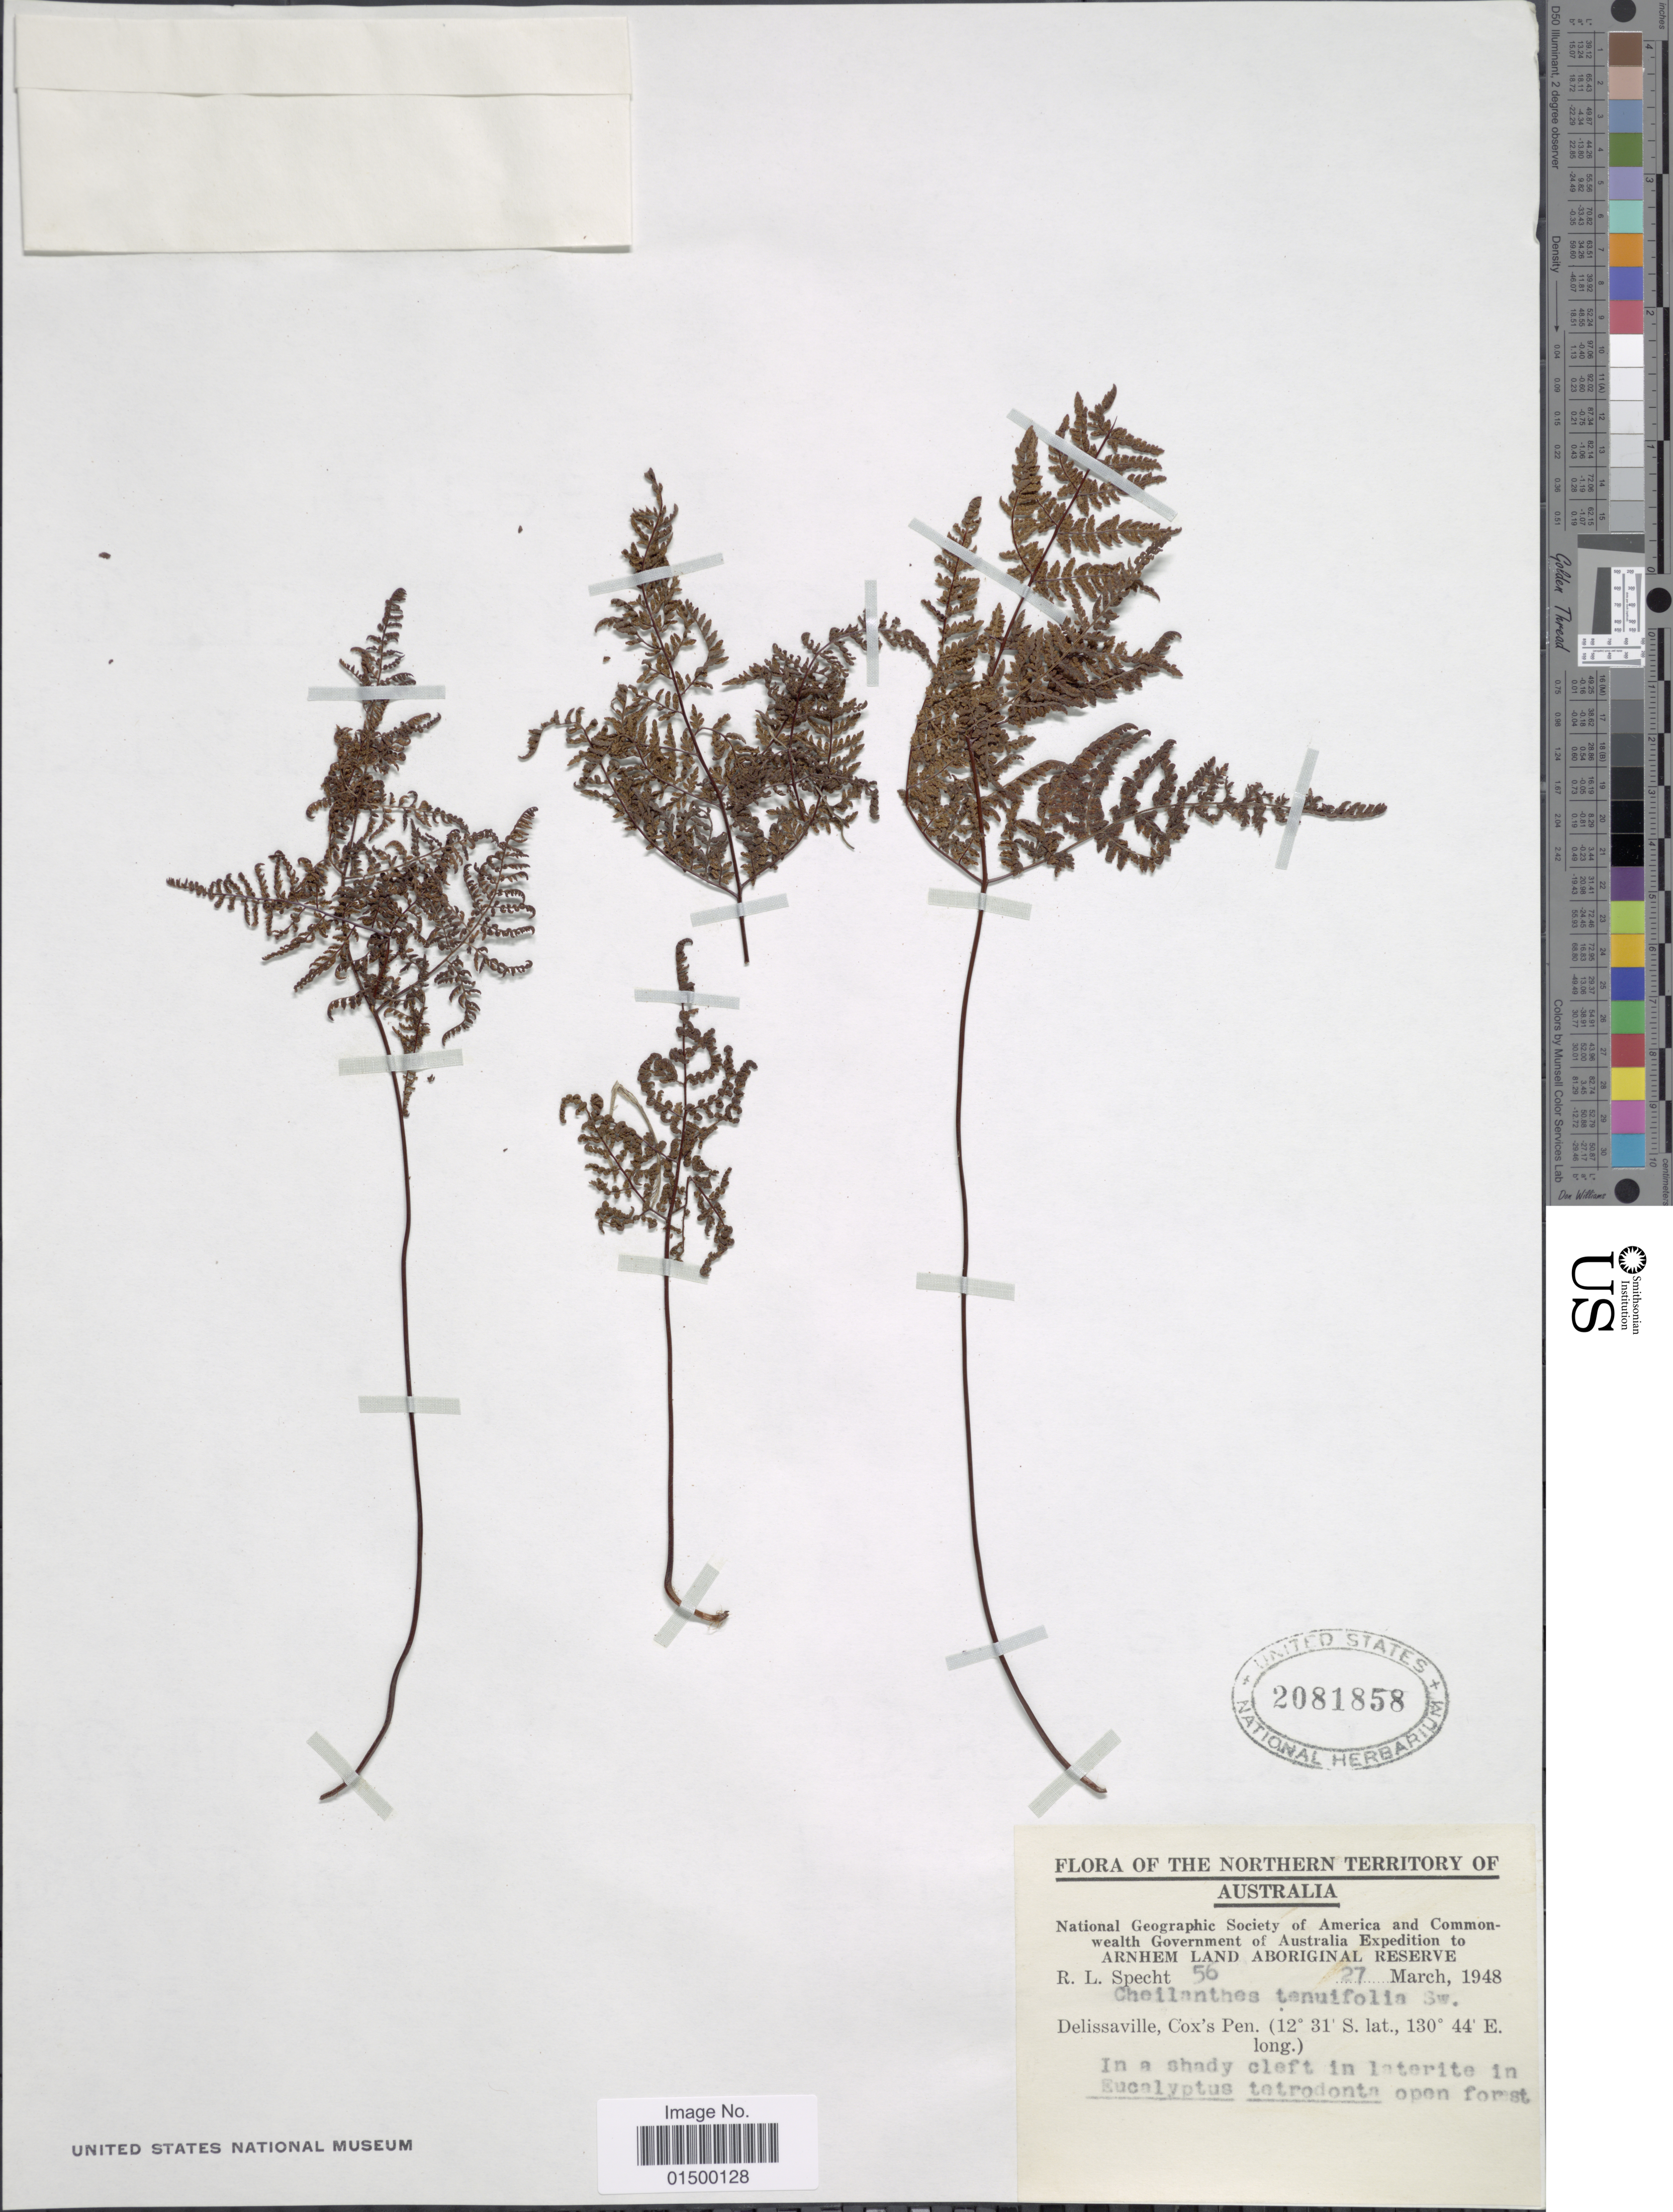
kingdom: Plantae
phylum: Tracheophyta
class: Polypodiopsida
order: Polypodiales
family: Pteridaceae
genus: Cheilanthes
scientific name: Cheilanthes fragillima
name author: F. Muell.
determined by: Sosa, Karla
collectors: R. L. Specht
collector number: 56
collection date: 1948-03-27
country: Australia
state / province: Northern Territory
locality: Delissaville, Cox's Pen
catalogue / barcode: US 2081858